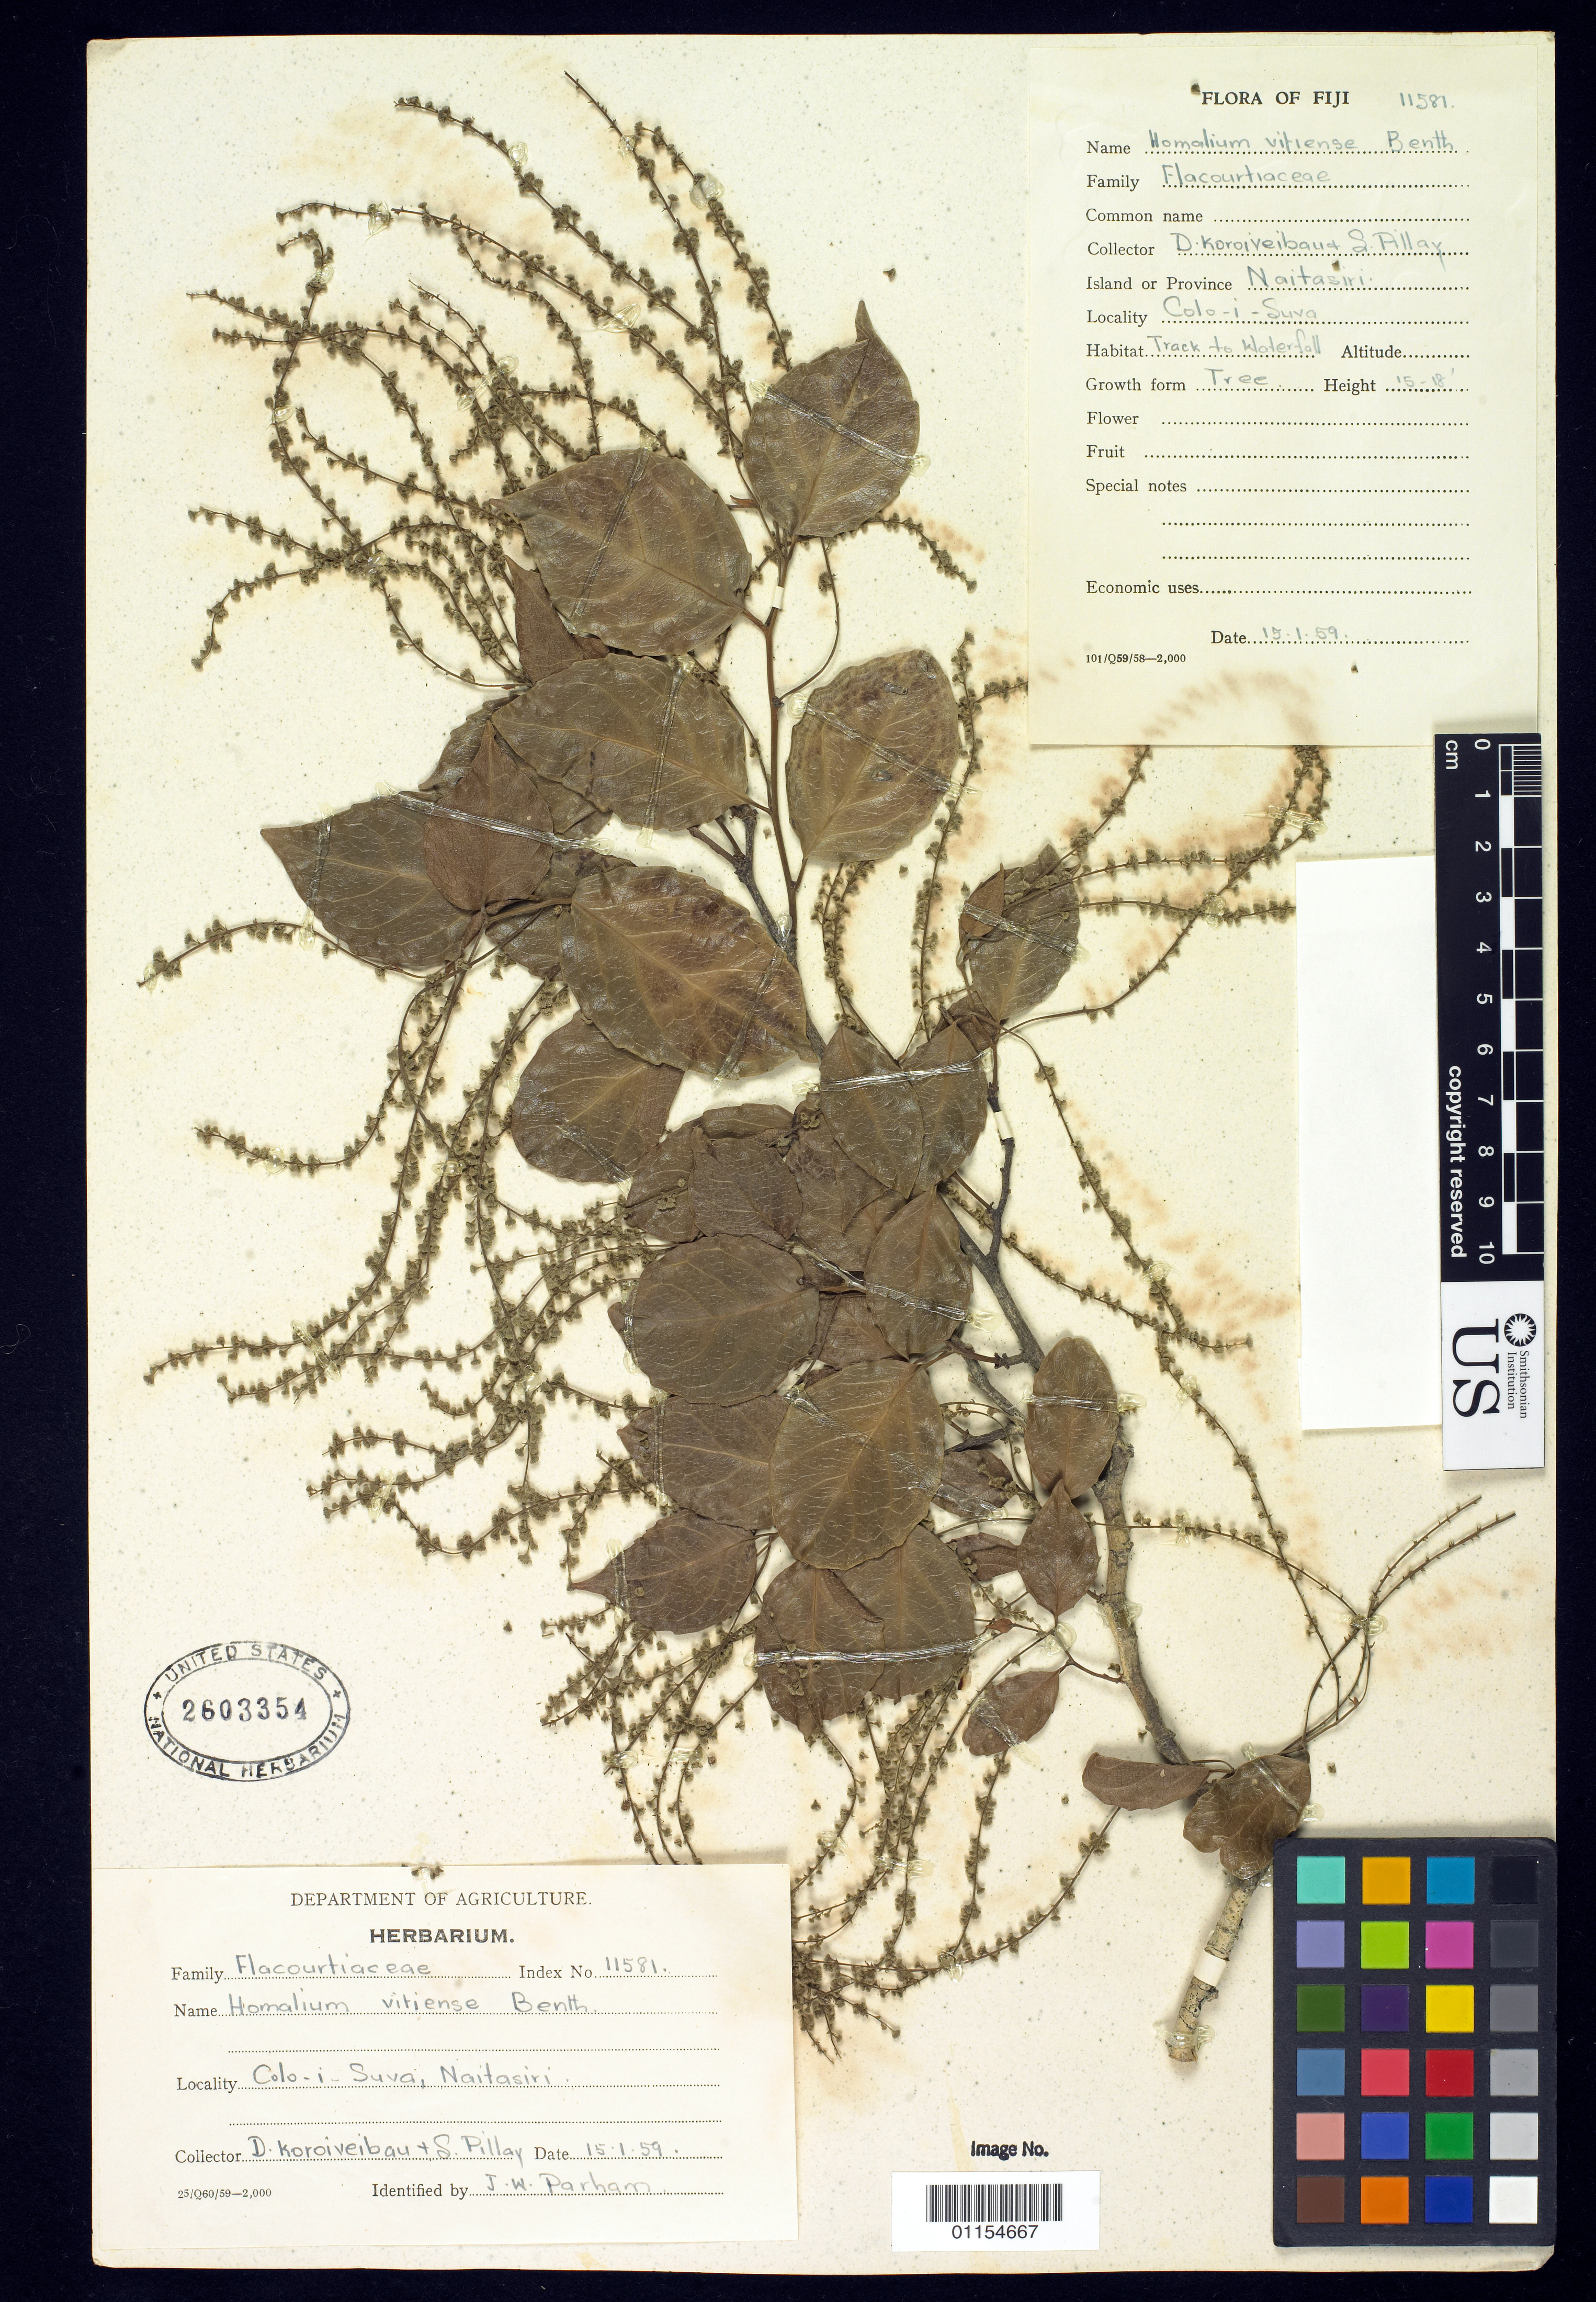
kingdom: Plantae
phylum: Tracheophyta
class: Magnoliopsida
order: Malpighiales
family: Salicaceae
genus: Homalium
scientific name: Homalium vitiense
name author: Benth.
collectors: D. Koroiveibau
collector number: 11581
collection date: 1959-01-15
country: Fiji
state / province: Naitasiri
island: Viti Levu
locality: Colo-i-Suva, track to waterfall.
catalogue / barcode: US 2603354